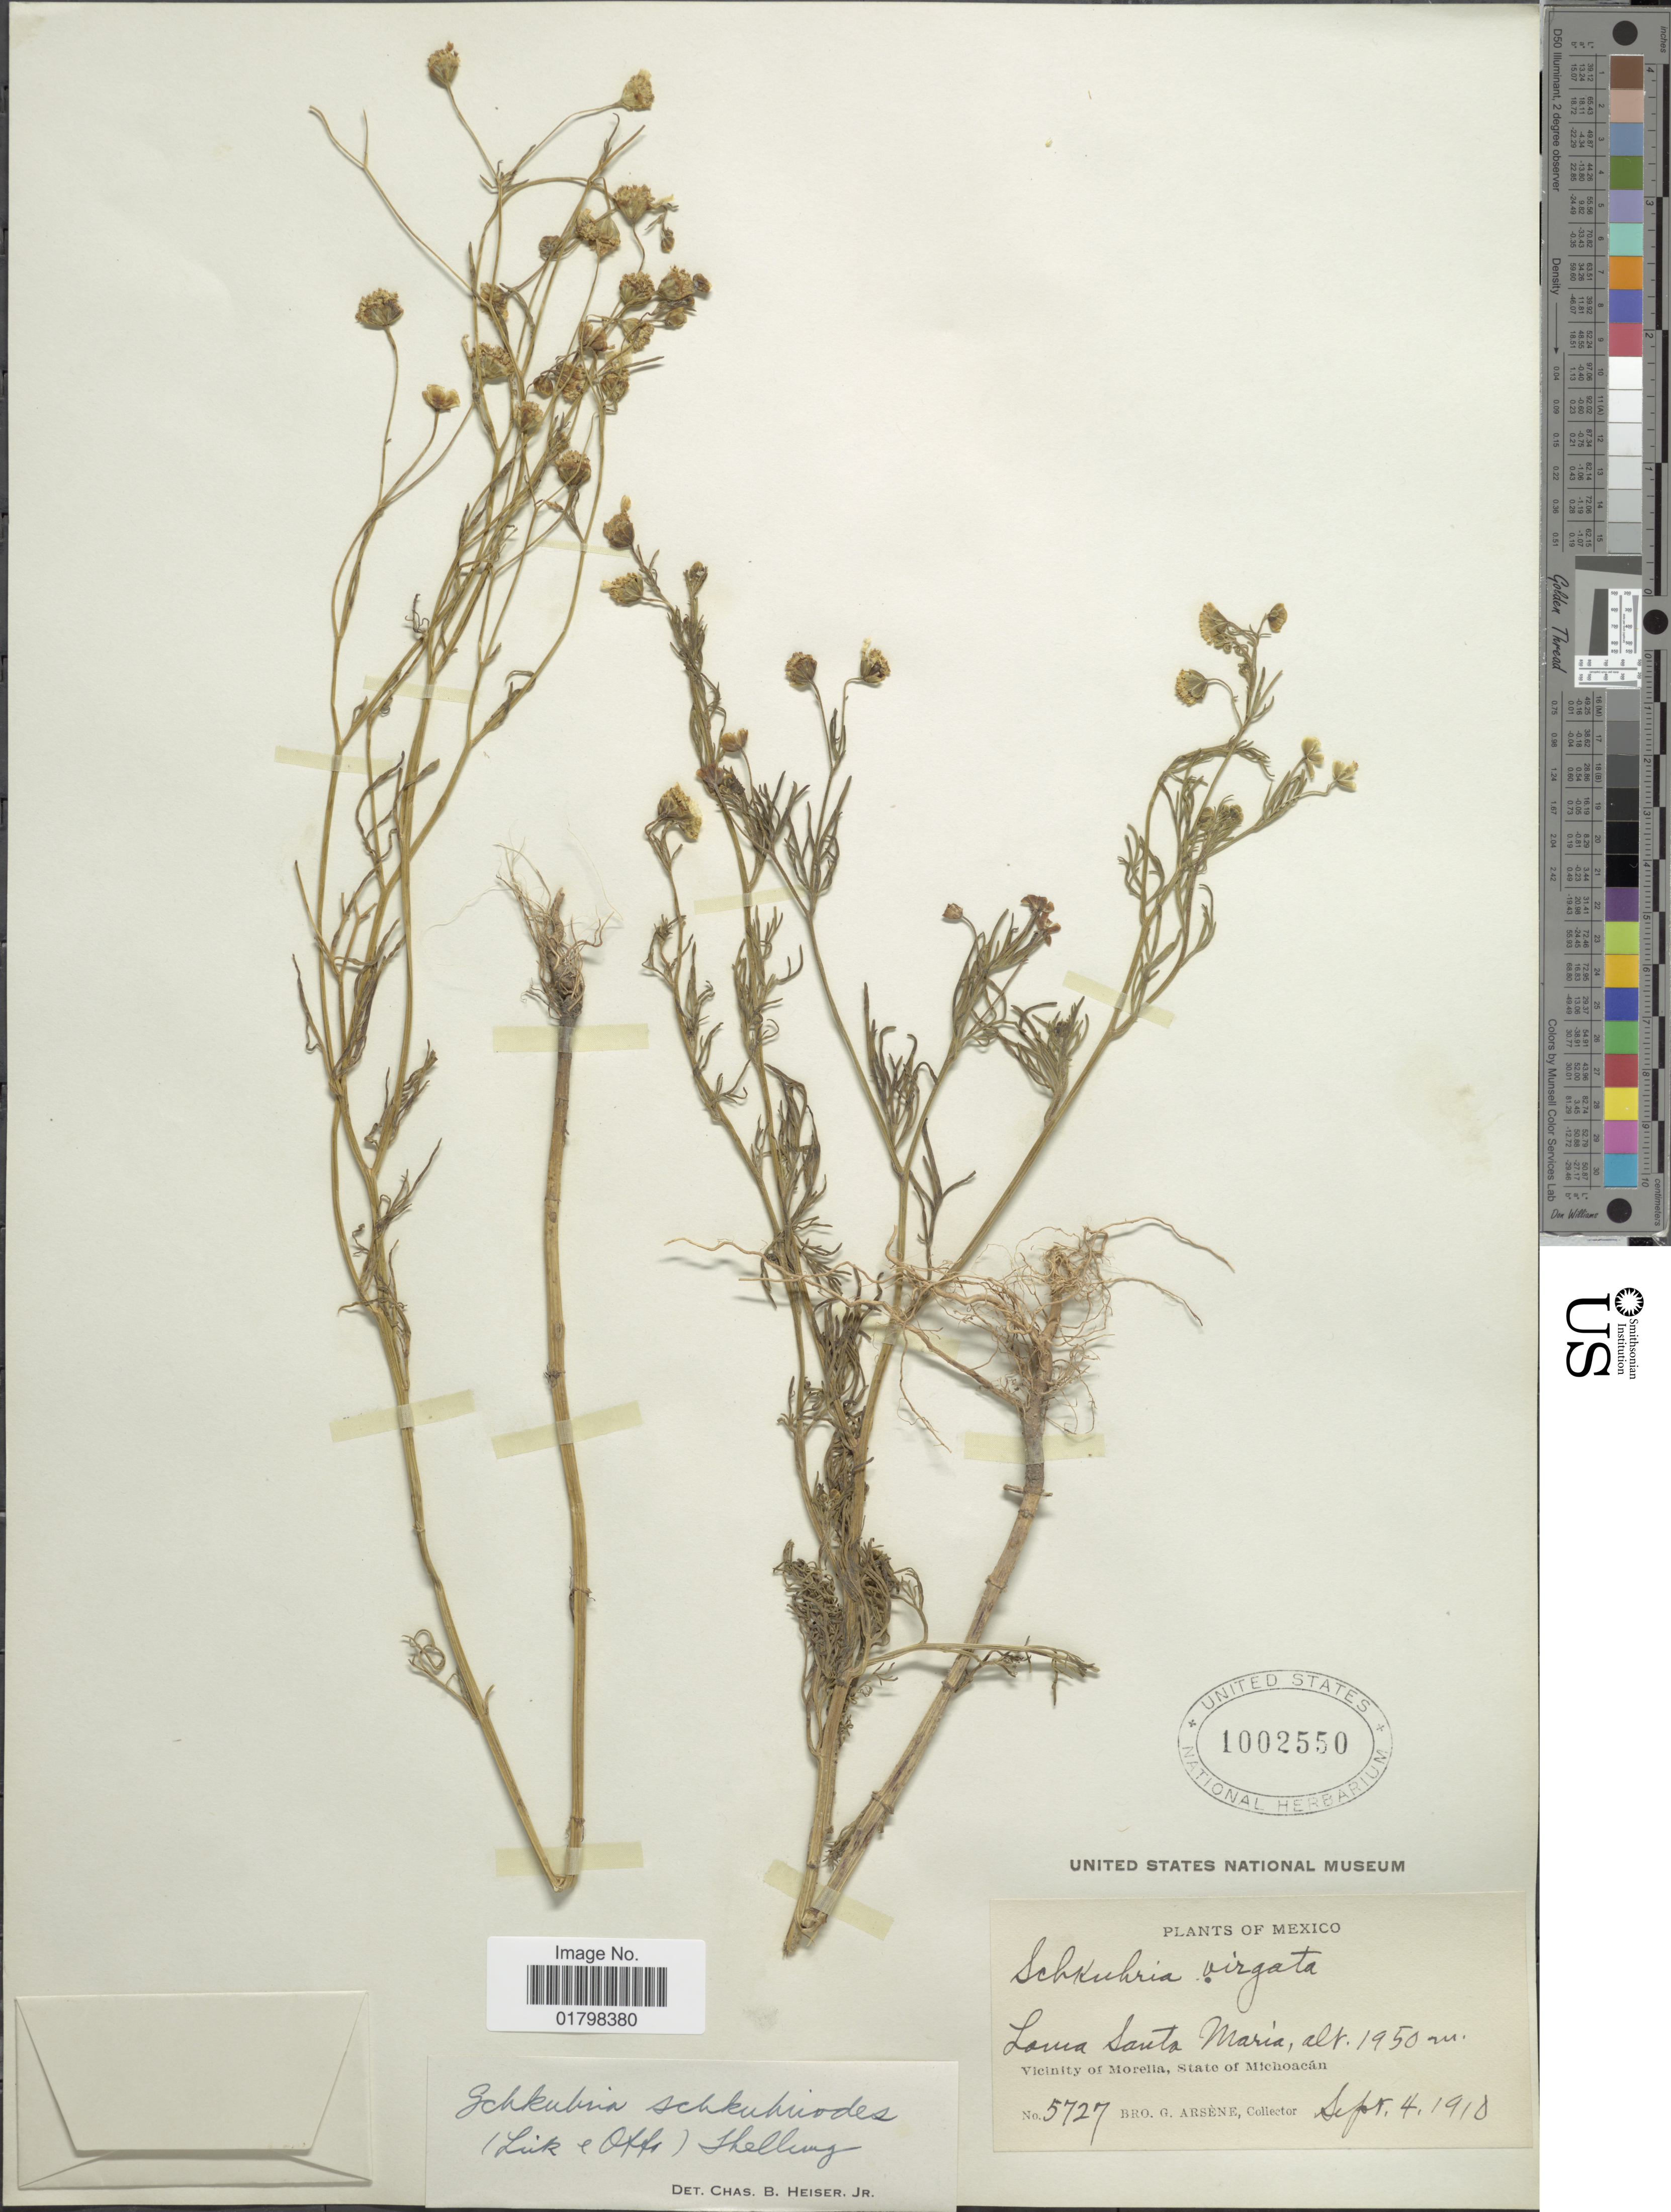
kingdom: Plantae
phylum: Tracheophyta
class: Magnoliopsida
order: Asterales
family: Asteraceae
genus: Schkuhria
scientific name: Schkuhria schkuhrioides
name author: (Link & Otto) Thell.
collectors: Bro. G. Arsène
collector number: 5727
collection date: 1910-09-04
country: Mexico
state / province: Michoacán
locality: Loma Santa Maria, vicinity of Morelia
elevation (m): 1950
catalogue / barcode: US 1002550